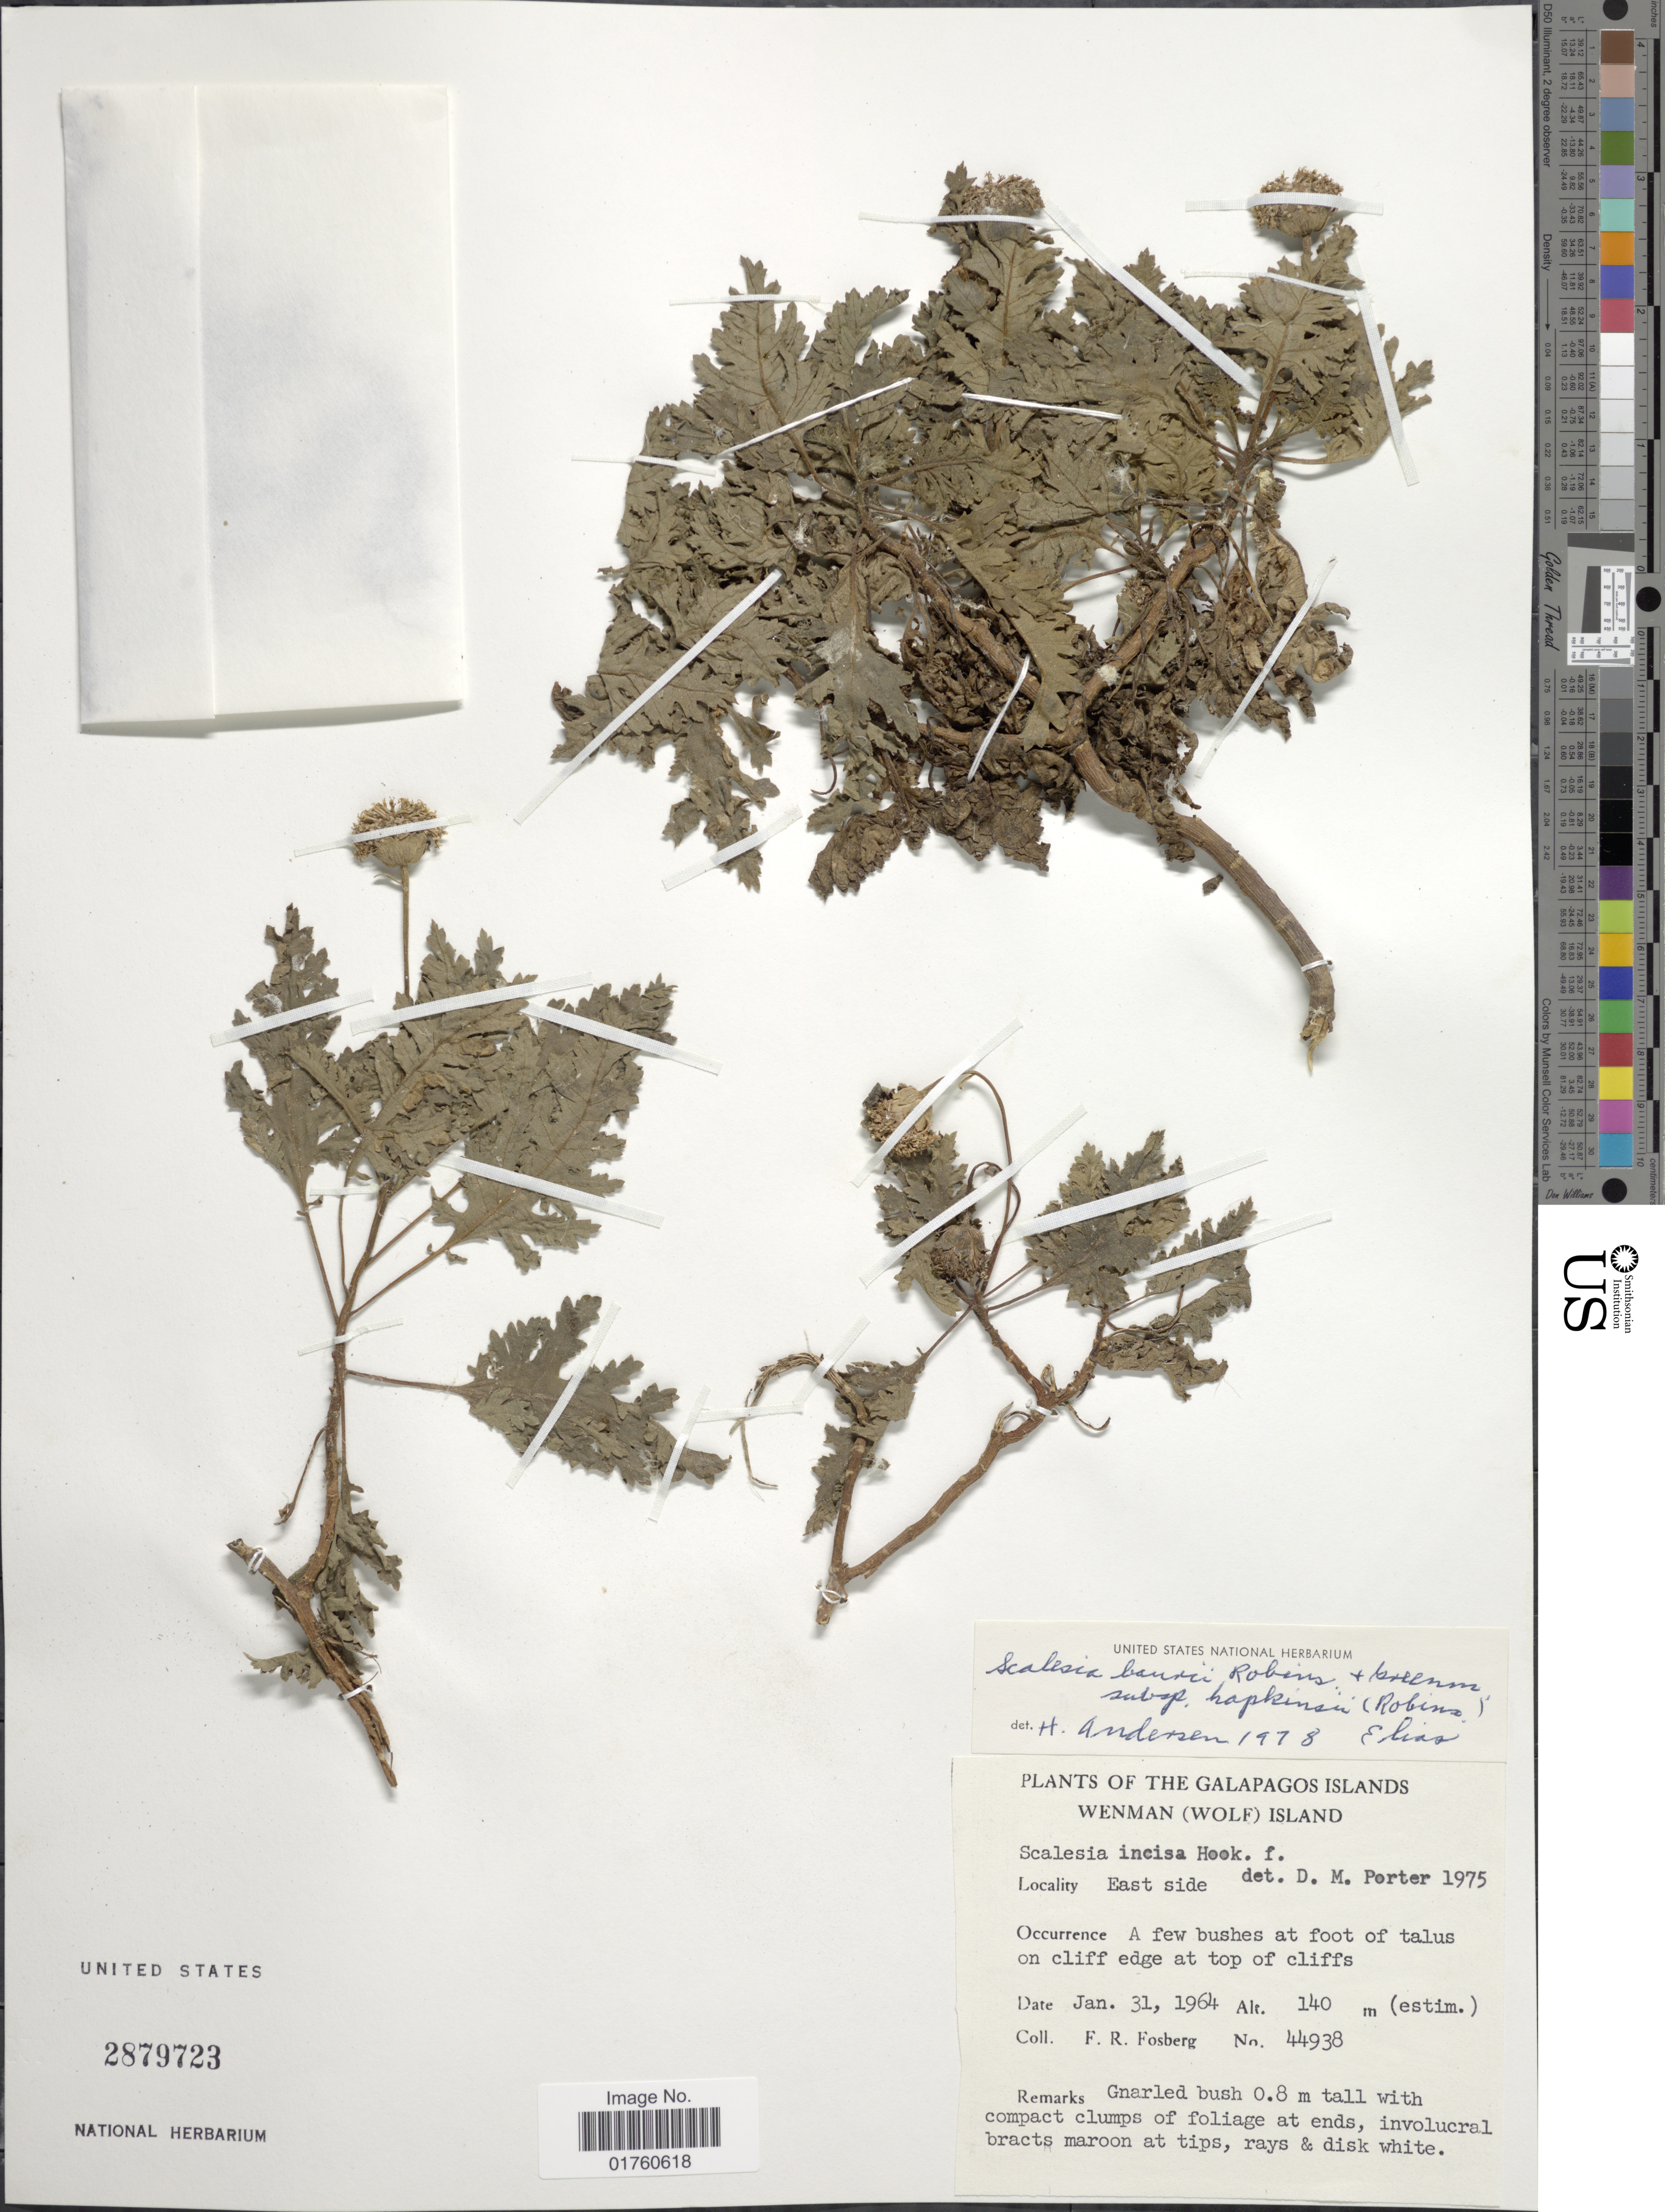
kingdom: Plantae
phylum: Tracheophyta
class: Magnoliopsida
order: Asterales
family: Asteraceae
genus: Scalesia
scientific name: Scalesia baurii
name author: B.L. Rob. & Greenm.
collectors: F. R. Fosberg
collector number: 44938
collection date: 1964-01-31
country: Ecuador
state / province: Colón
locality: The Galapagos Island, Wenman (Wolf) Island, East side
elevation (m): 140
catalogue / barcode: US 2879723